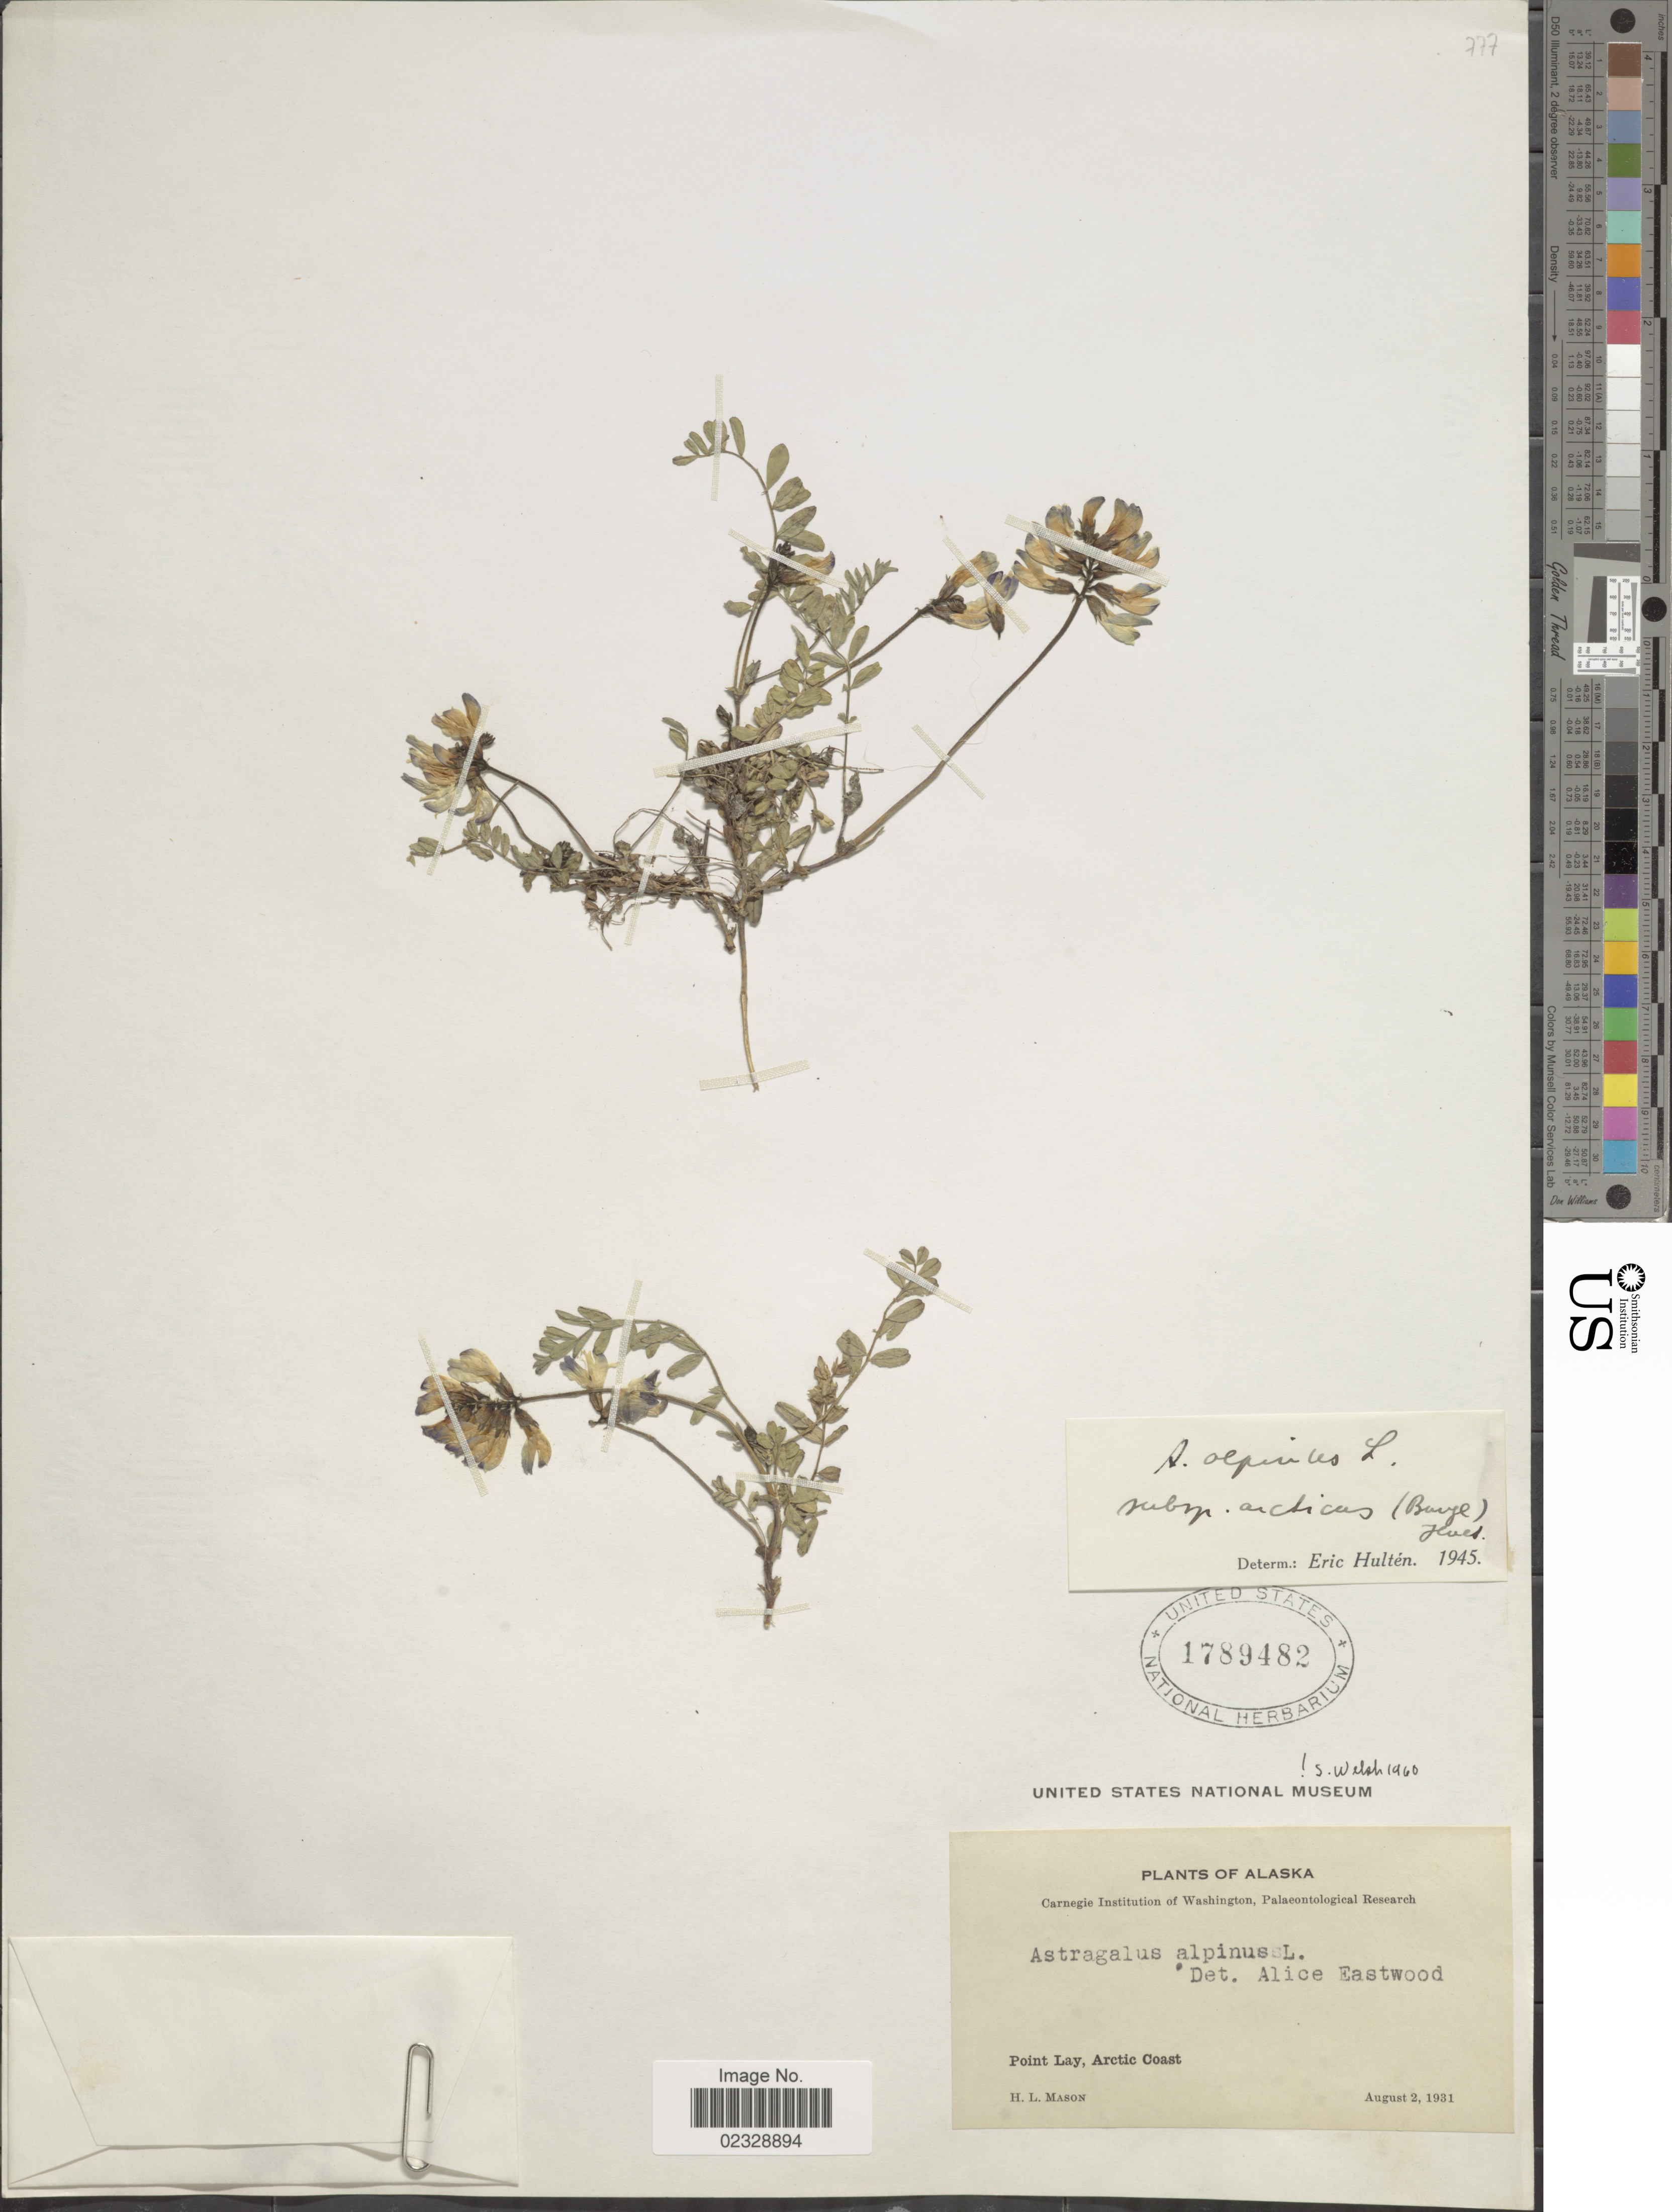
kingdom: Plantae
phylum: Tracheophyta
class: Magnoliopsida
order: Fabales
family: Fabaceae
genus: Astragalus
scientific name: Astragalus alpinus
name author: L.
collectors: H. L. Mason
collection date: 1931-08-02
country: United States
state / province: Alaska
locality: Point Lay, Arctic Coast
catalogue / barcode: US 1789482